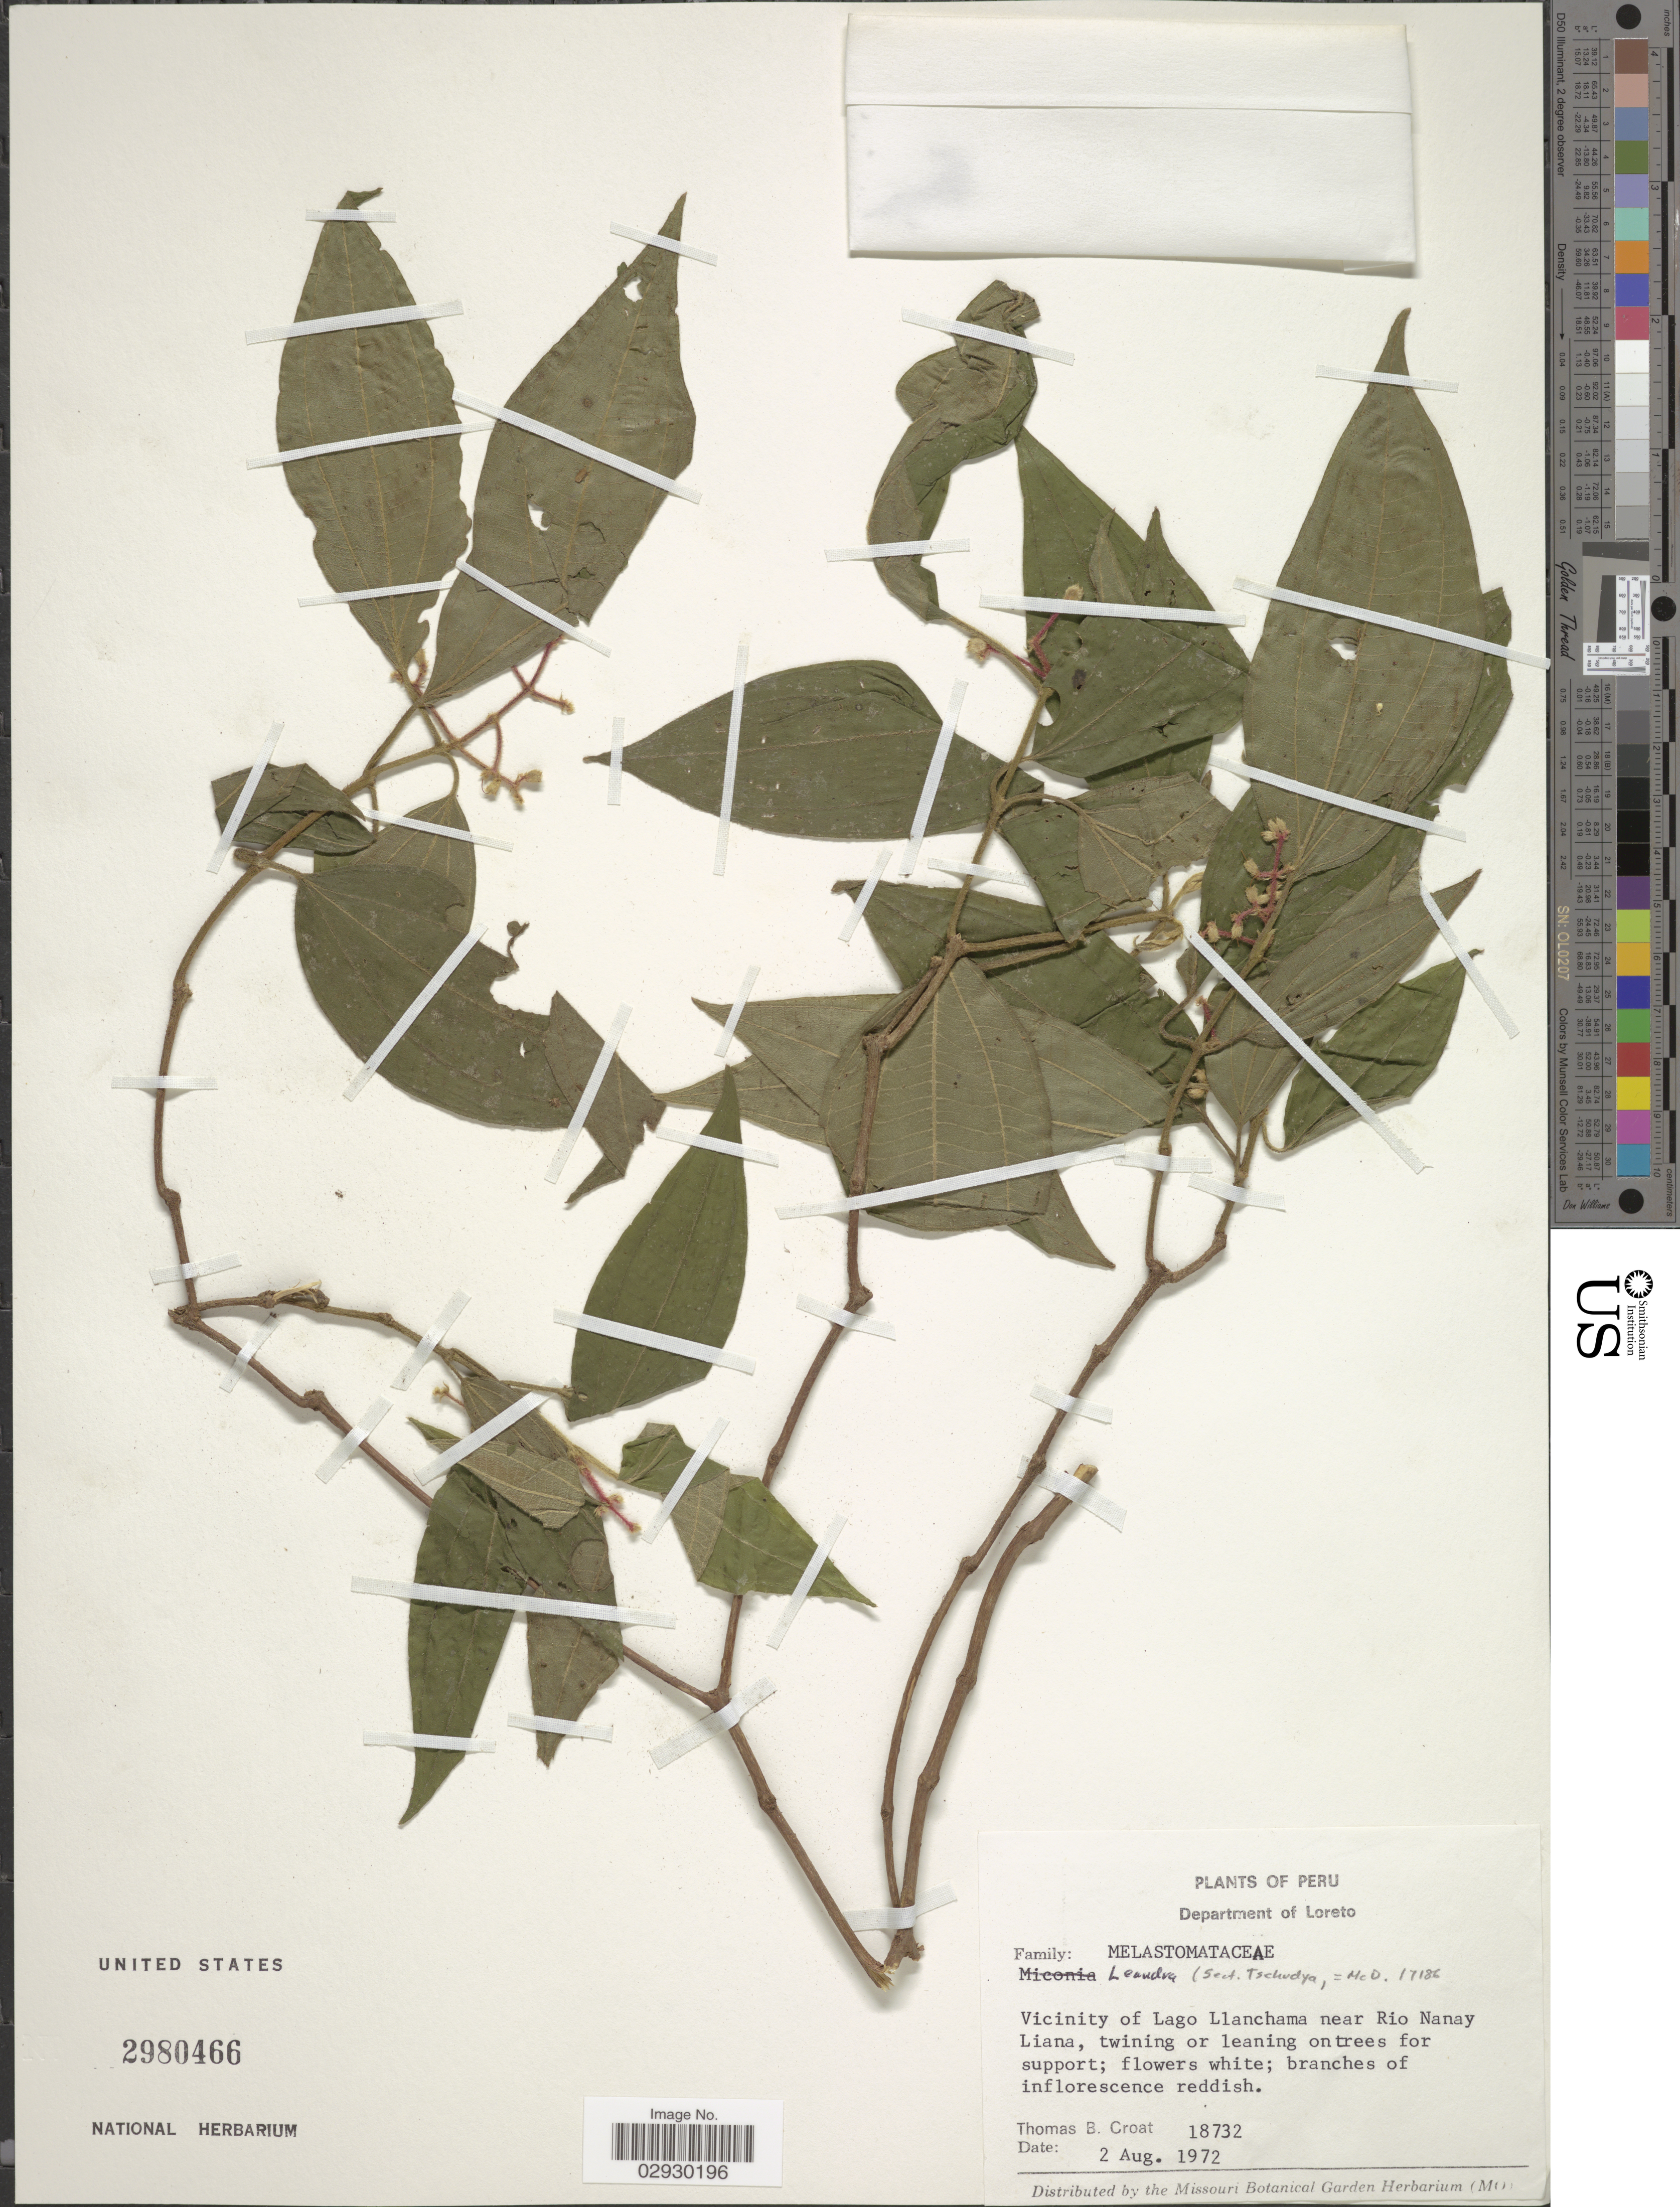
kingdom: Plantae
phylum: Tracheophyta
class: Magnoliopsida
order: Myrtales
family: Melastomataceae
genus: Leandra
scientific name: Leandra sp.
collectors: T. B. Croat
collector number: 18732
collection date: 1972-08-02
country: Peru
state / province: Loreto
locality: Department of Loreto. Vicinity of Lago Llanchama near Rio Nanay Liana, twining or leaning on trees for support.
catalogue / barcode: US 2980466